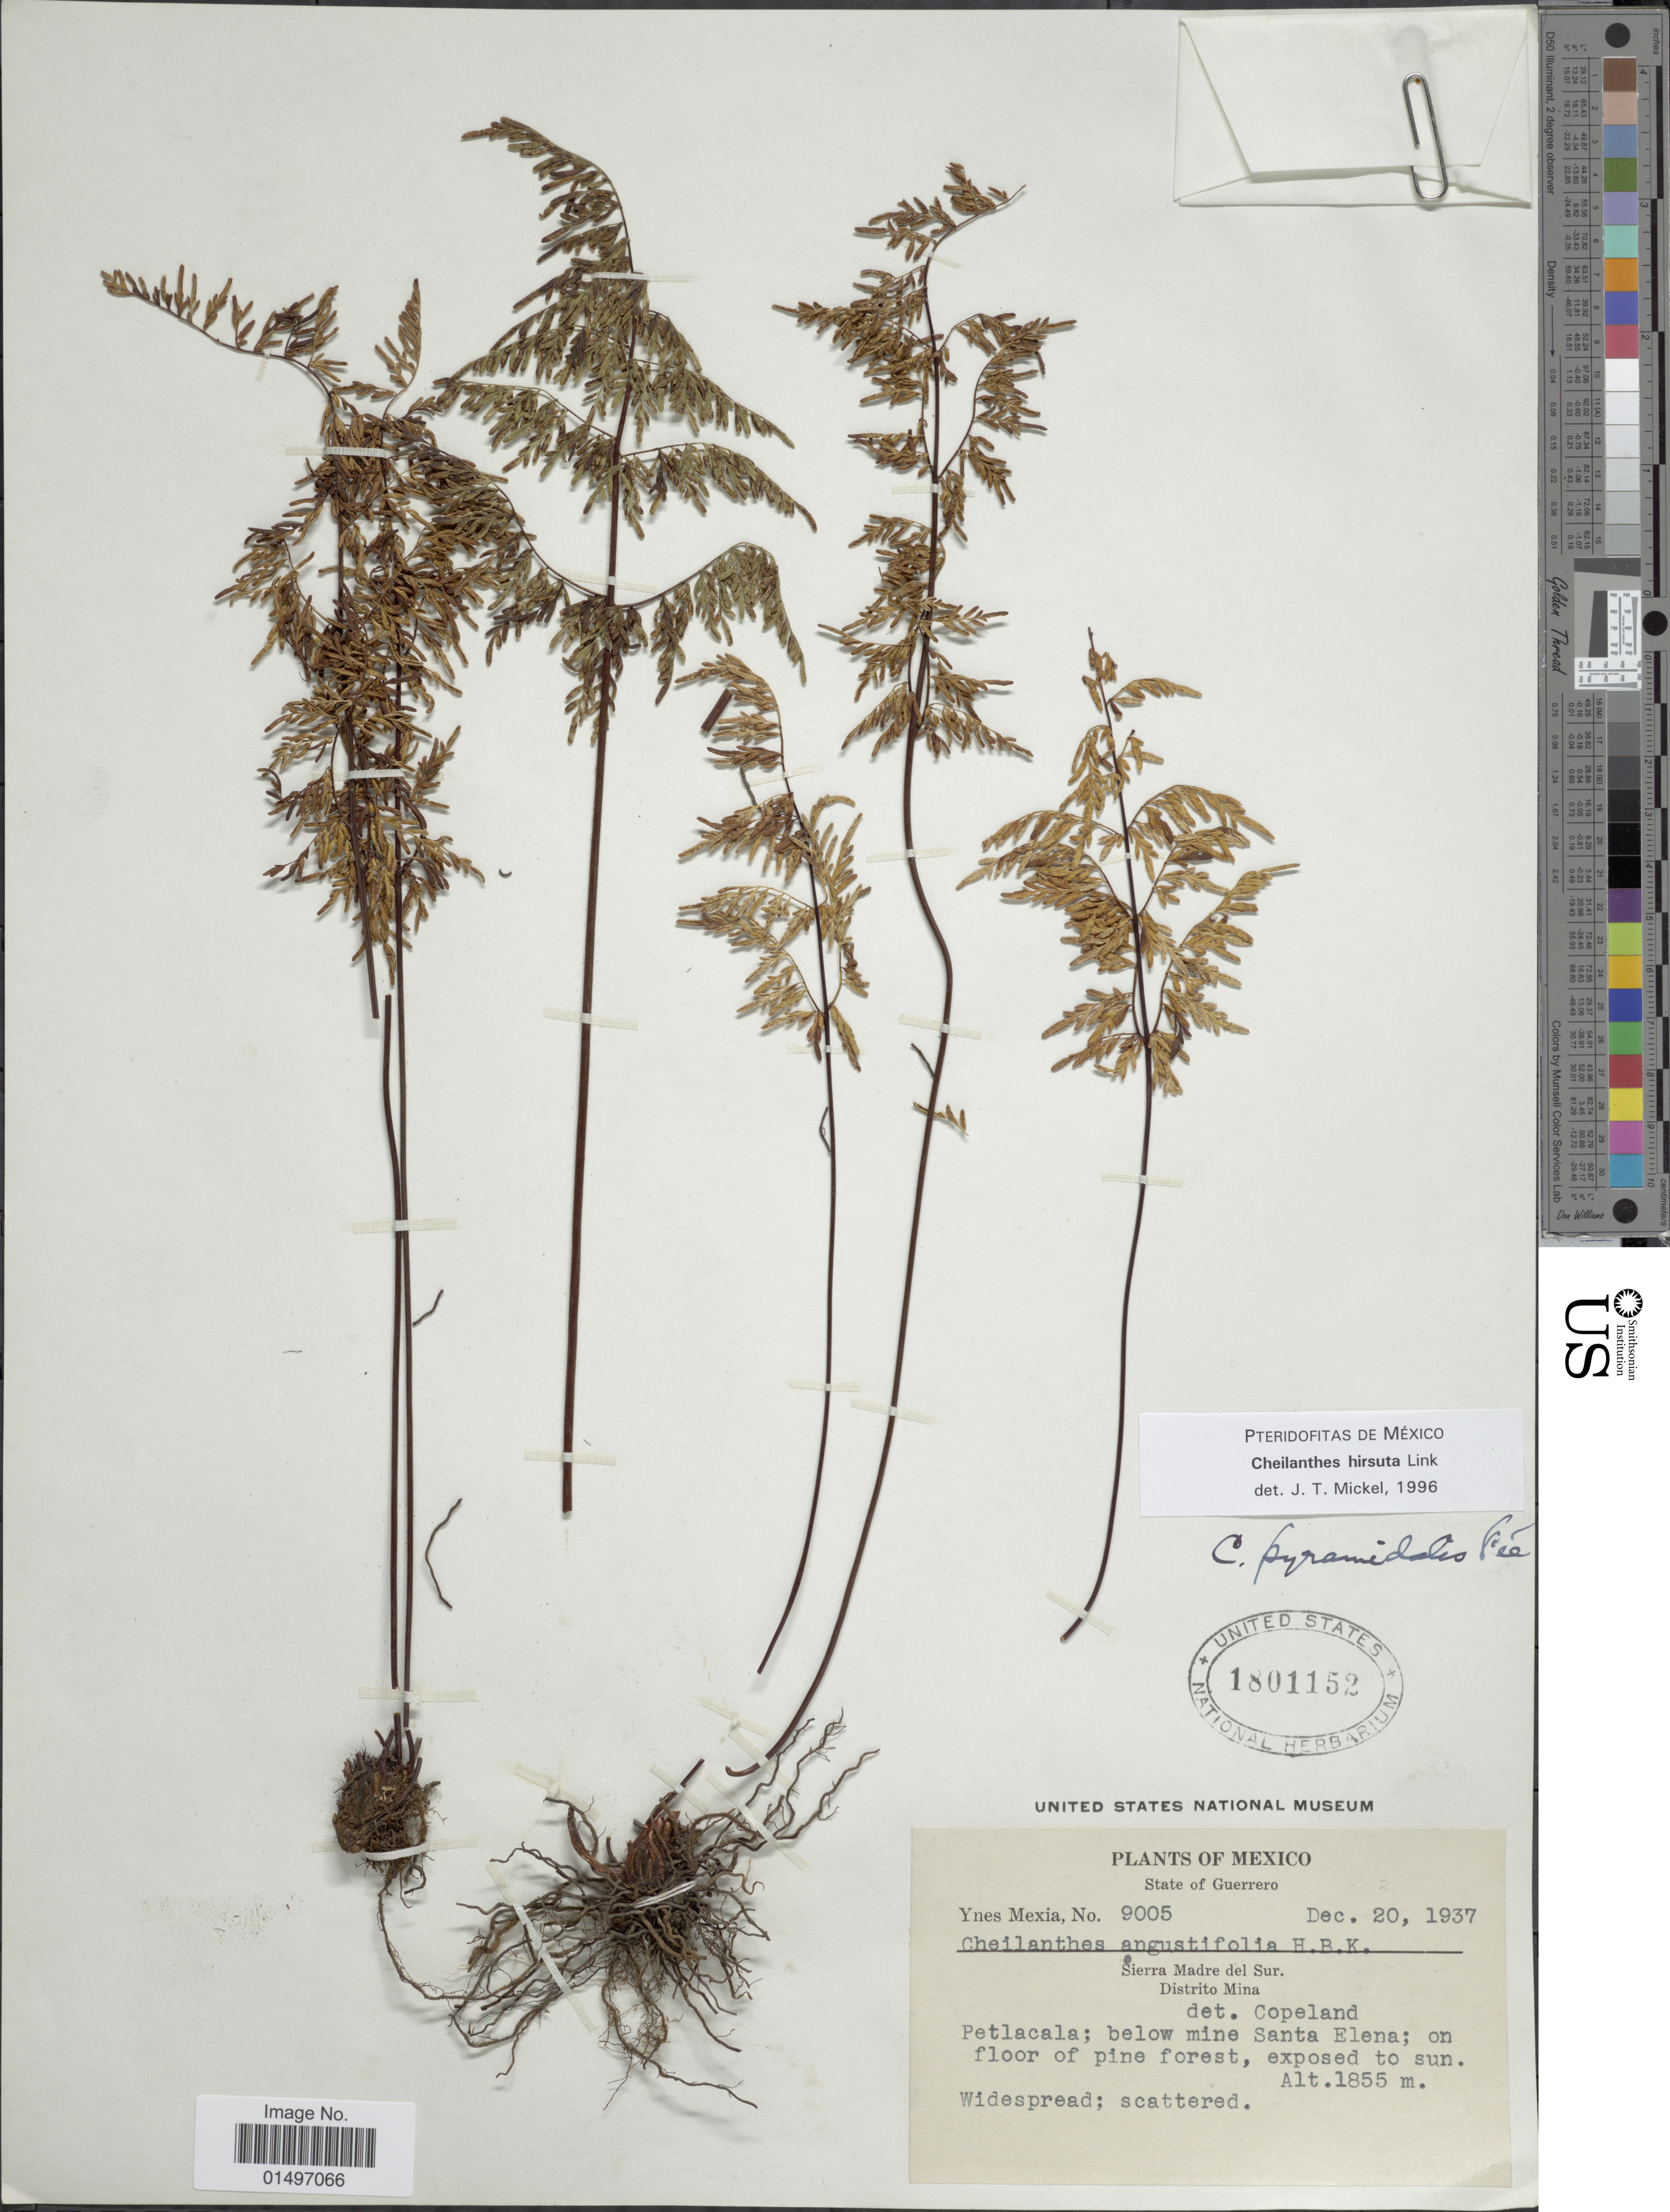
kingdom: Plantae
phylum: Tracheophyta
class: Polypodiopsida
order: Polypodiales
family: Pteridaceae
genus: Gaga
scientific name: Gaga hirsuta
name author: (Link) Fay W. Li & Windham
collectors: Y. Mexia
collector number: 9005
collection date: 1937-12-20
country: Mexico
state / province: Guerrero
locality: Mexio, Sierra Madre del Sur, Distrito Mina, below mine Santa Elena.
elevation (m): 1855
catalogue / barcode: US 1801152